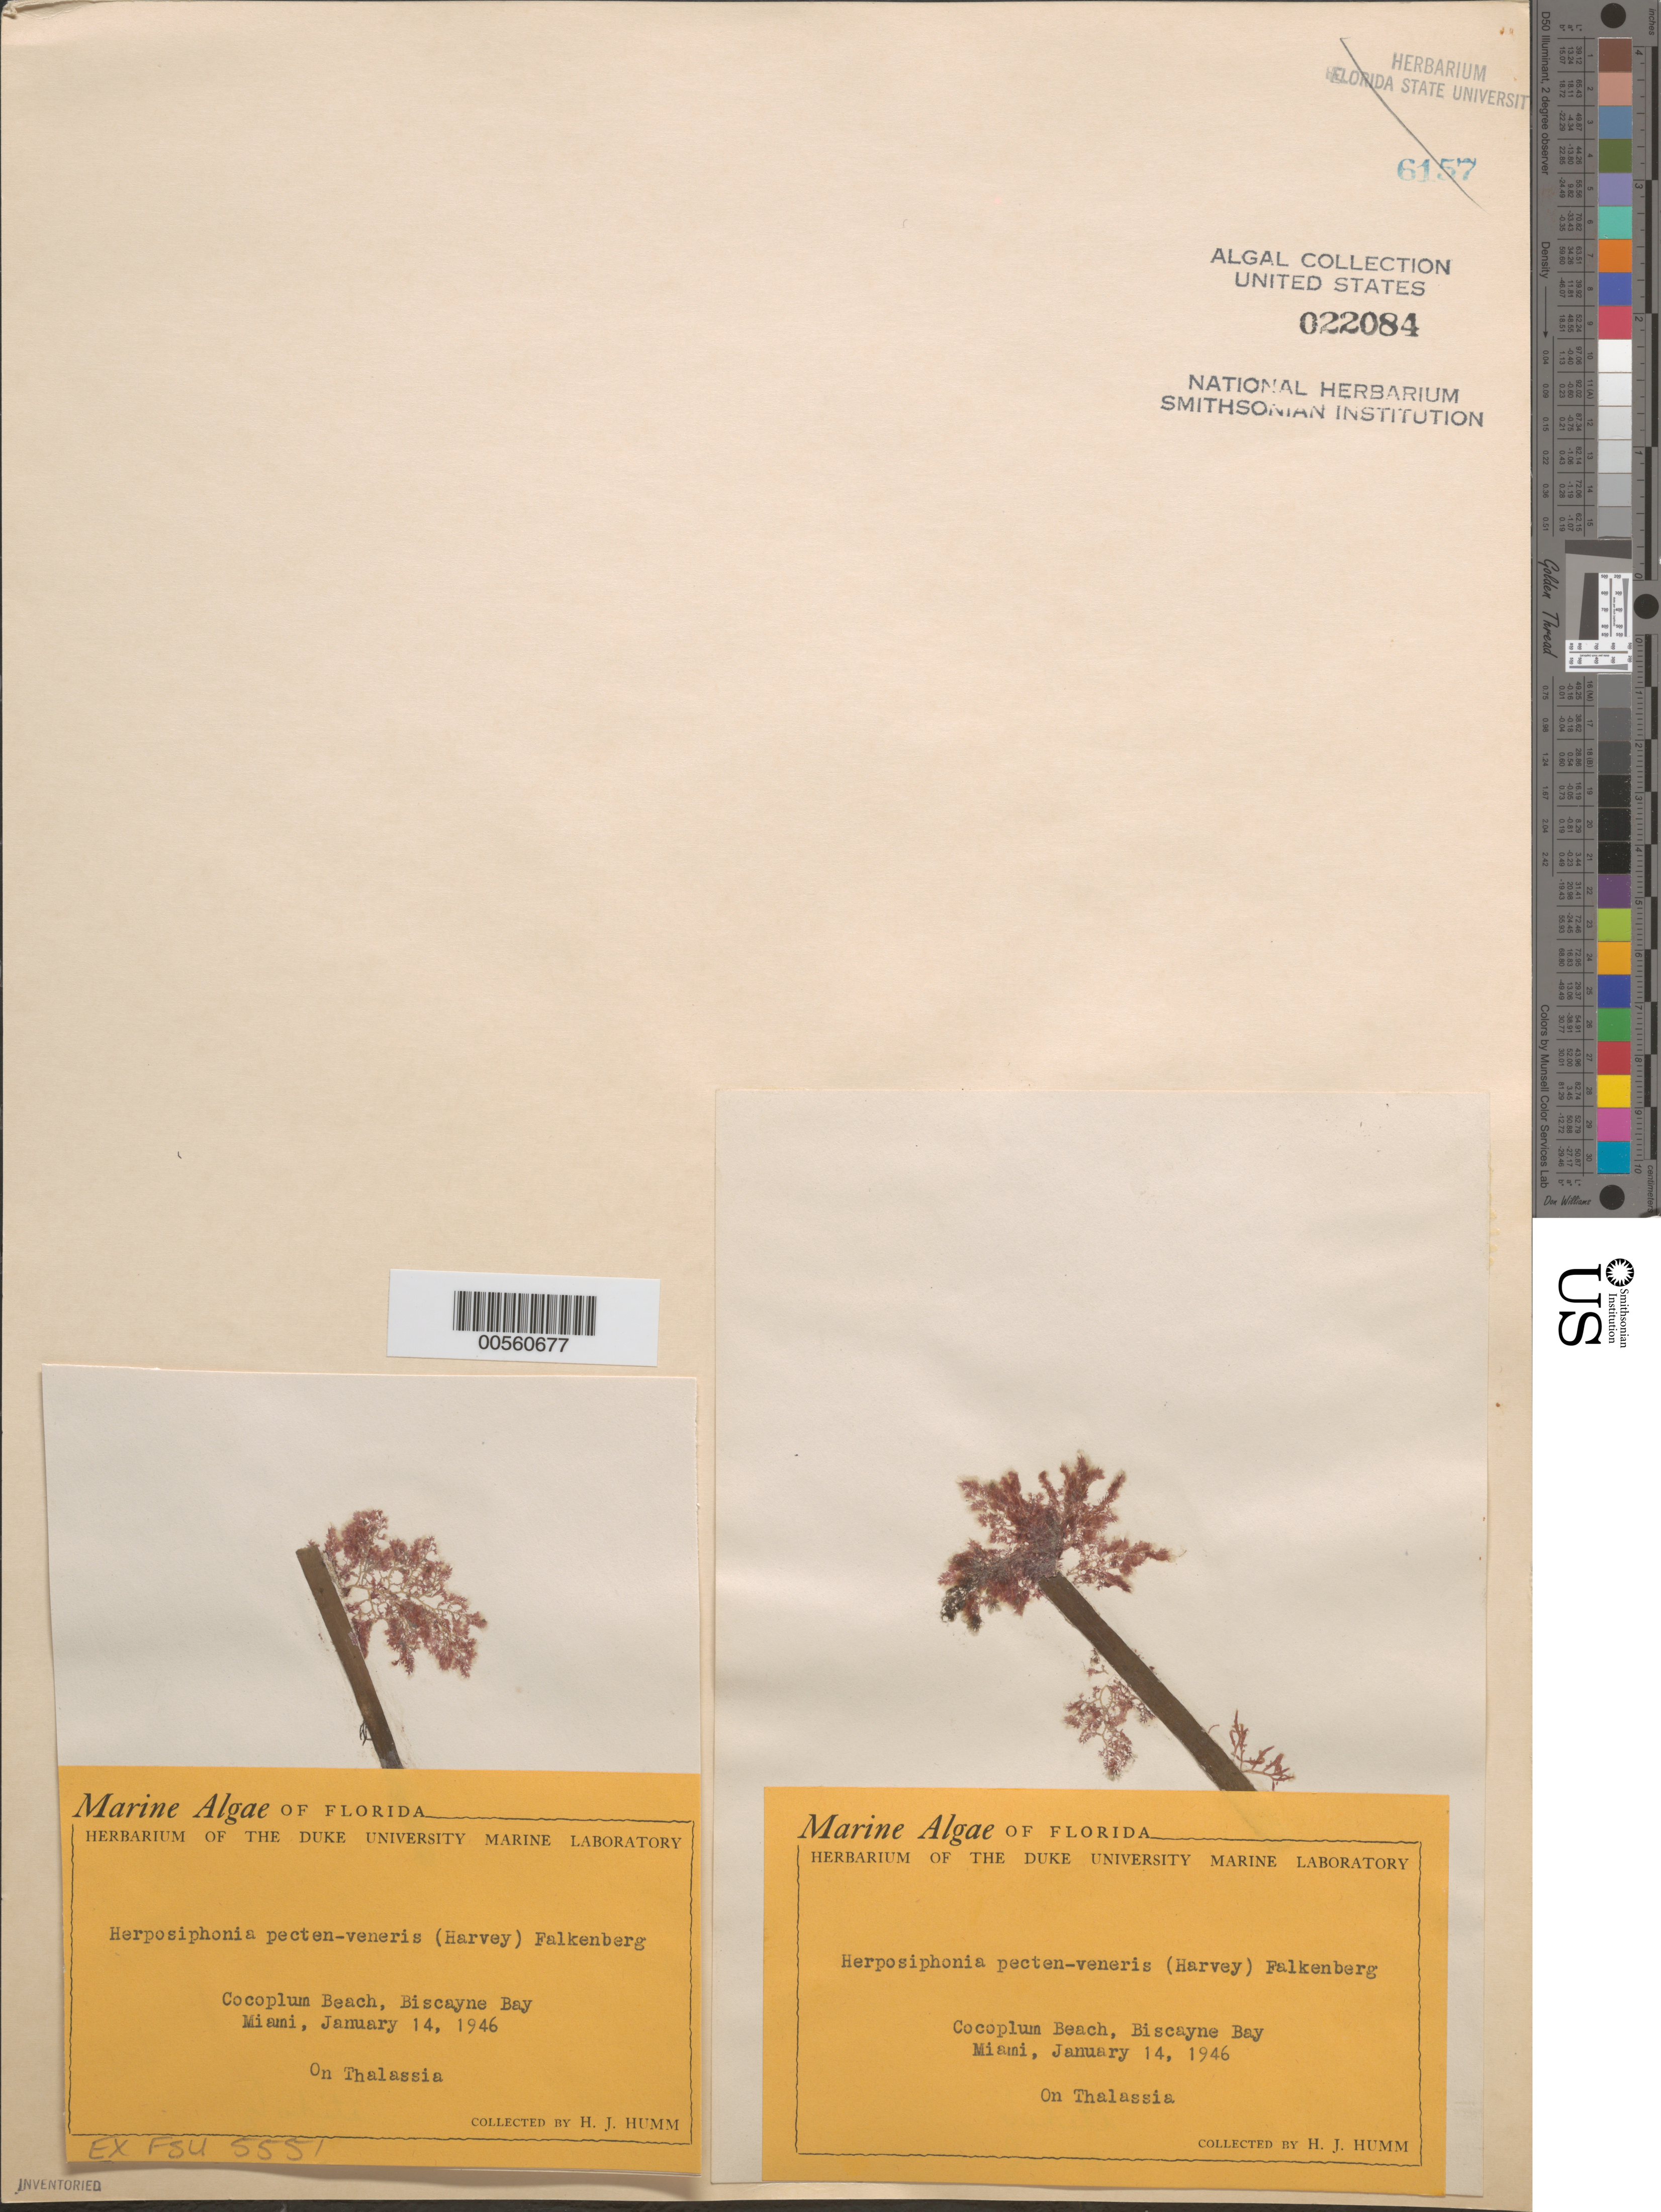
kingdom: Plantae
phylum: Rhodophyta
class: Florideophyceae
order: Ceramiales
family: Rhodomelaceae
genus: Herposiphonia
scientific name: Herposiphonia pecten-veneris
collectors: H. J. Humm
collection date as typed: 14 Jan 1946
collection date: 1946-01-14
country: United States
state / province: Florida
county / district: Miami-Dade County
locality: Cocoplum Beach, Biscayne Bay, Miami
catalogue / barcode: US 22084